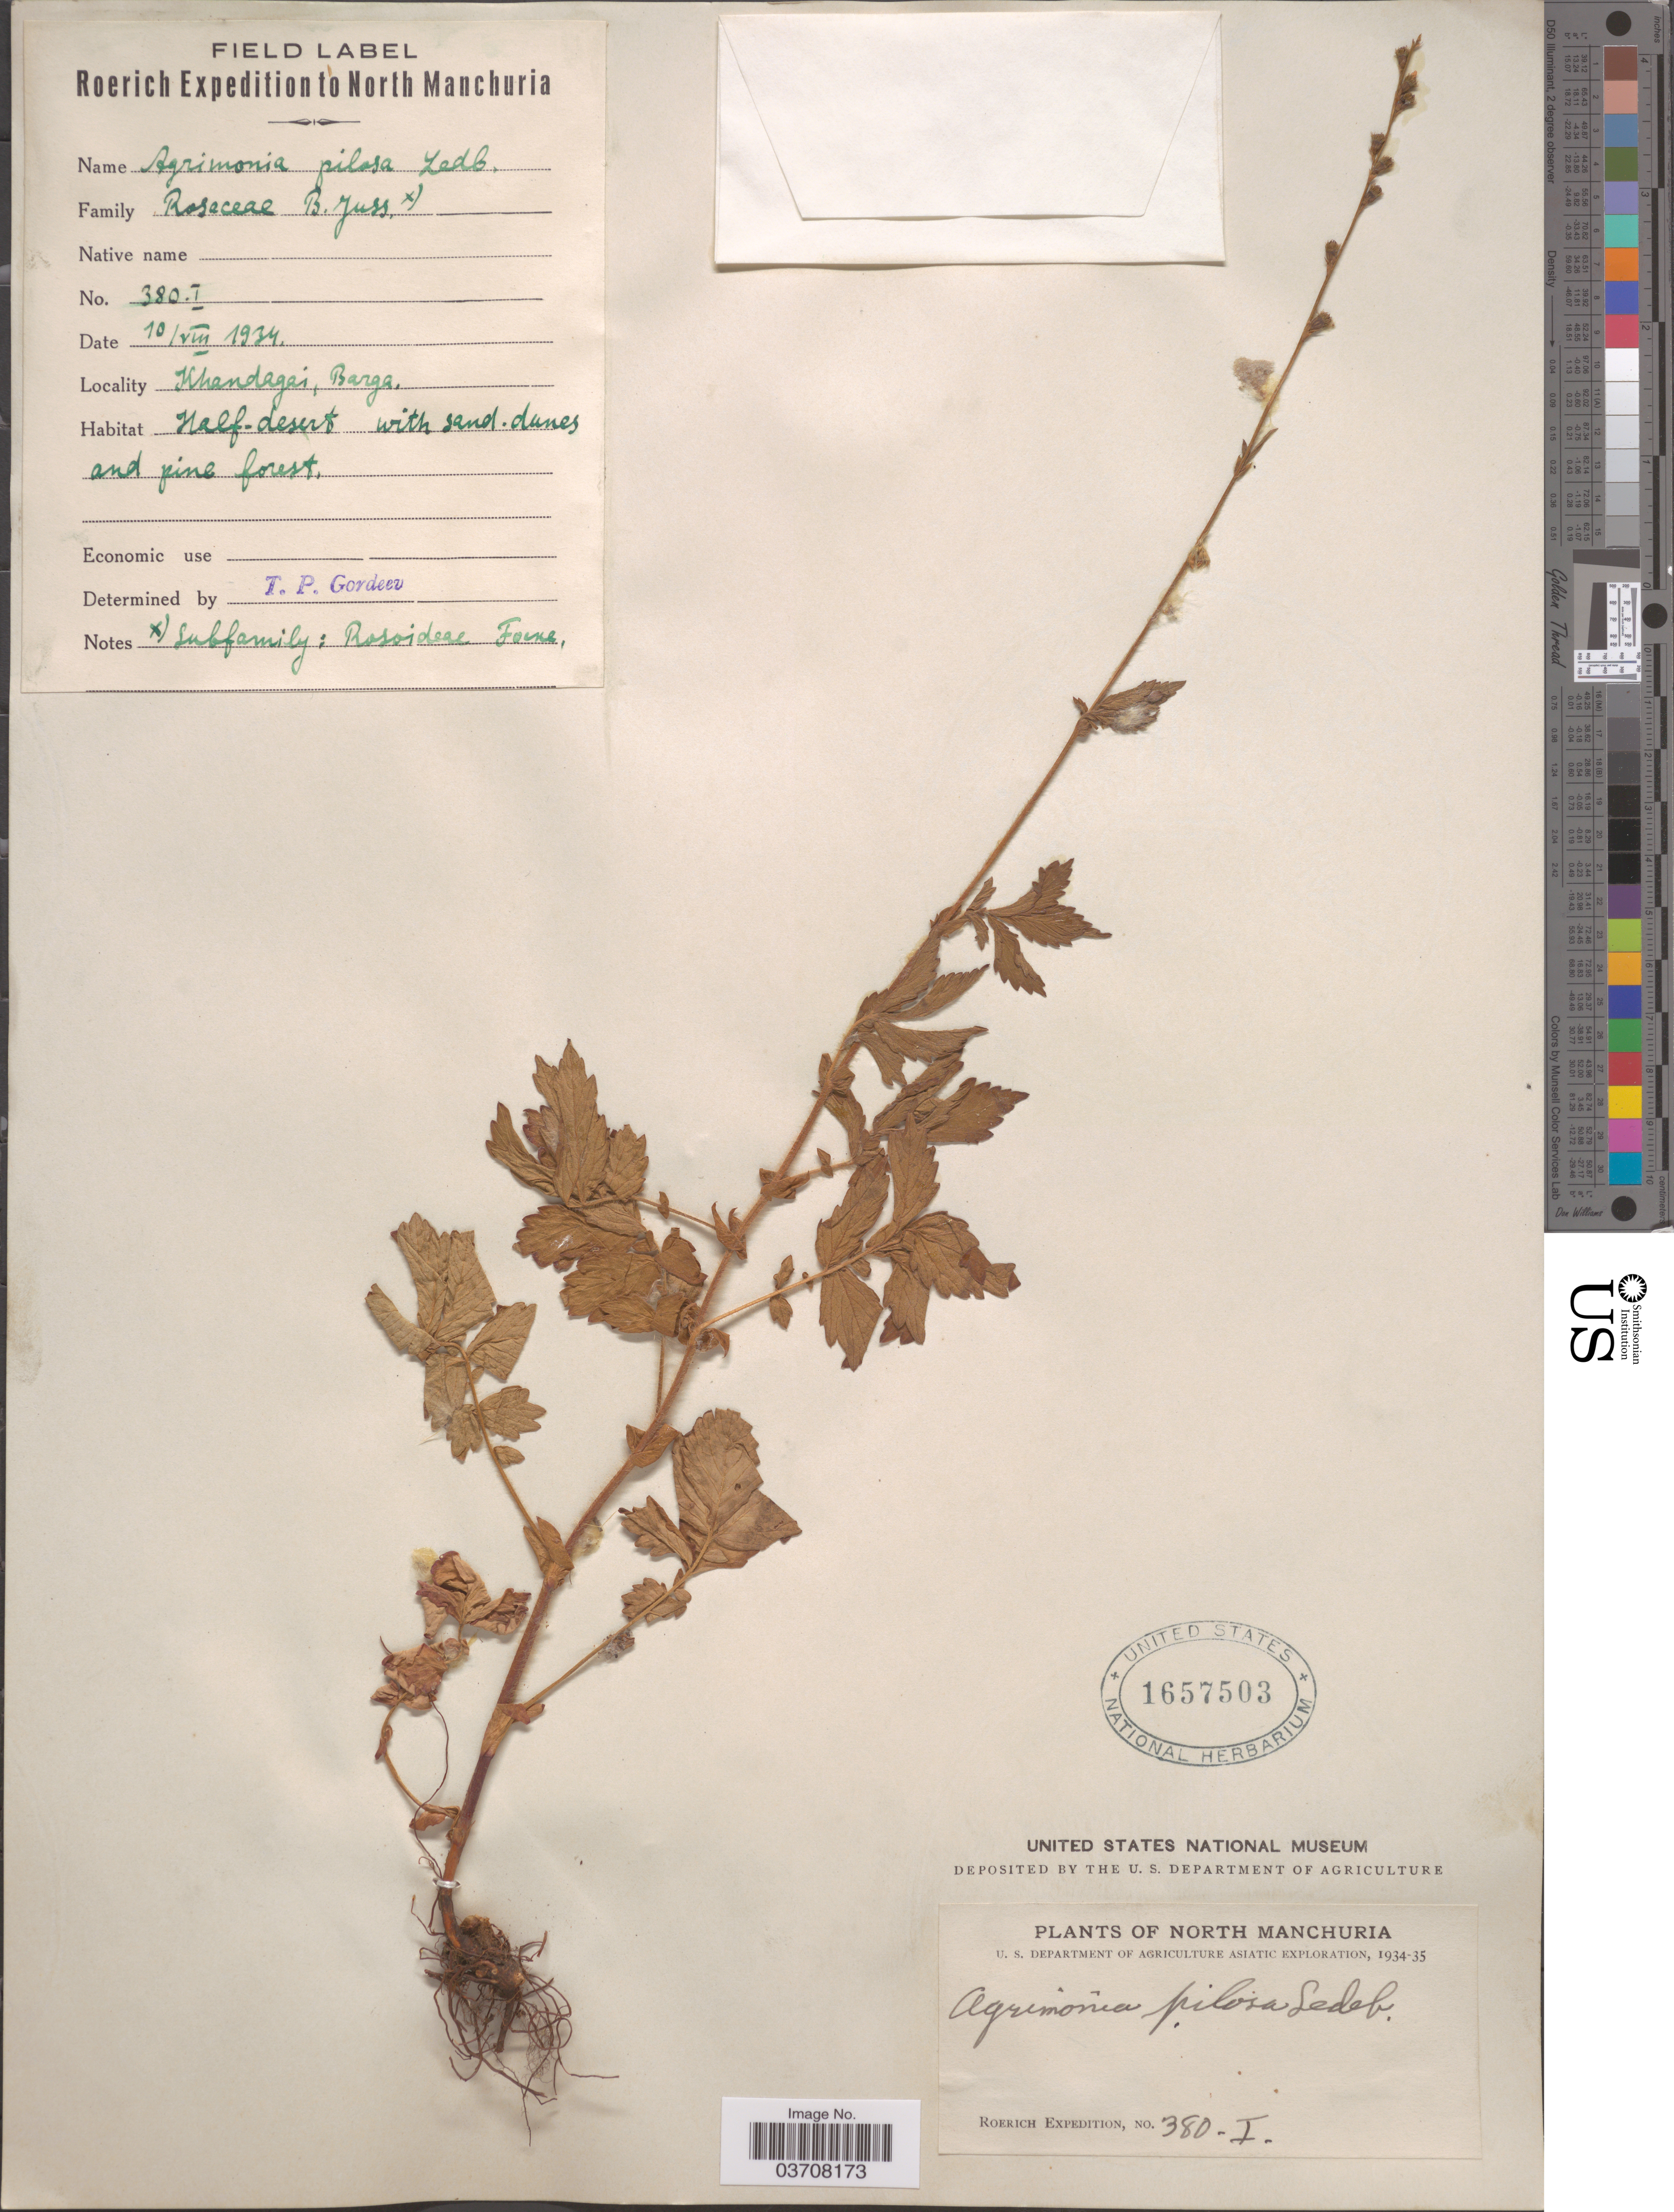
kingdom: Plantae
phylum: Tracheophyta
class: Magnoliopsida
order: Rosales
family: Rosaceae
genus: Agrimonia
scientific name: Agrimonia pilosa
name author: Ledeb.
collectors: Roerich Expedition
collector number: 380-I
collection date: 1934-08-10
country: China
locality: North Manchuria. Khandagai, Barga.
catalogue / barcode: US 1657503